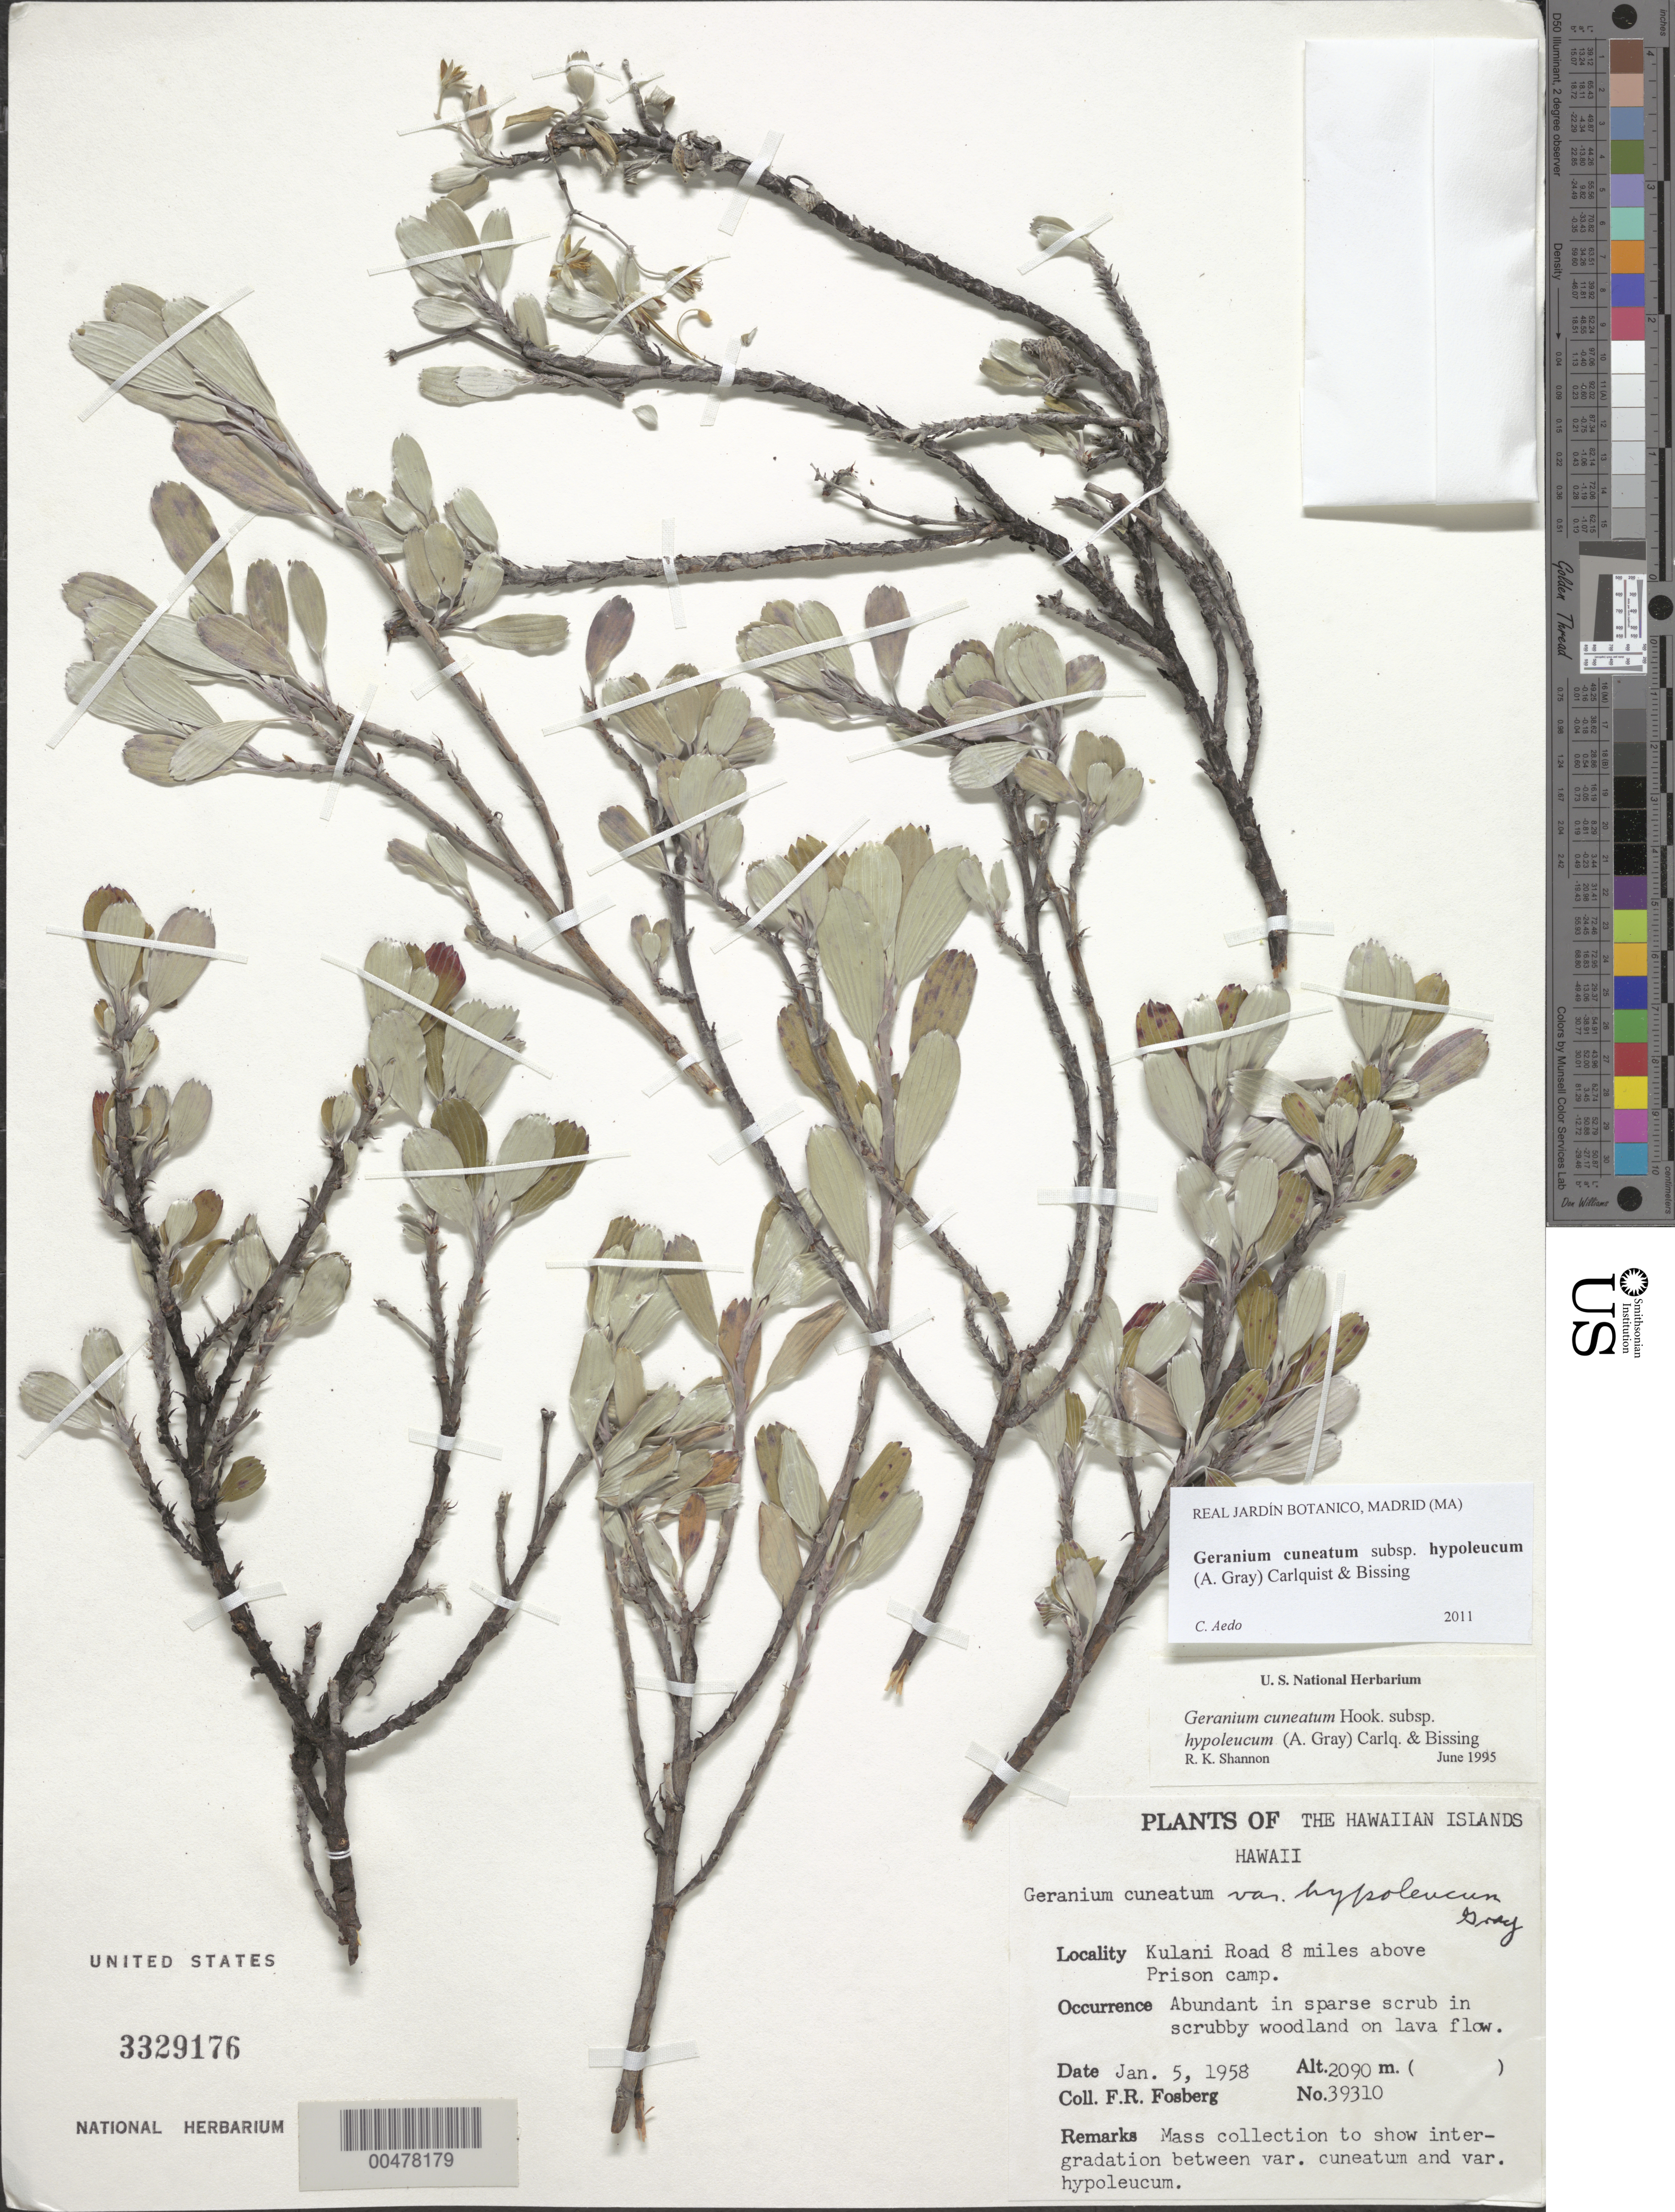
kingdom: Plantae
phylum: Tracheophyta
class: Magnoliopsida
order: Geraniales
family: Geraniaceae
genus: Geranium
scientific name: Geranium cuneatum subsp. hypoleucum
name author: (A. Gray) Carlquist & Bissing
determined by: Aedo, C.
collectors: F. R. Fosberg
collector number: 39310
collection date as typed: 5 Jan 1958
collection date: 1958-01-05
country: United States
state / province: Hawaii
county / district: Hawaii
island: Hawaii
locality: Kulani Rd, 8 mi above prison camp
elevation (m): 2090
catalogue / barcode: US 3329176